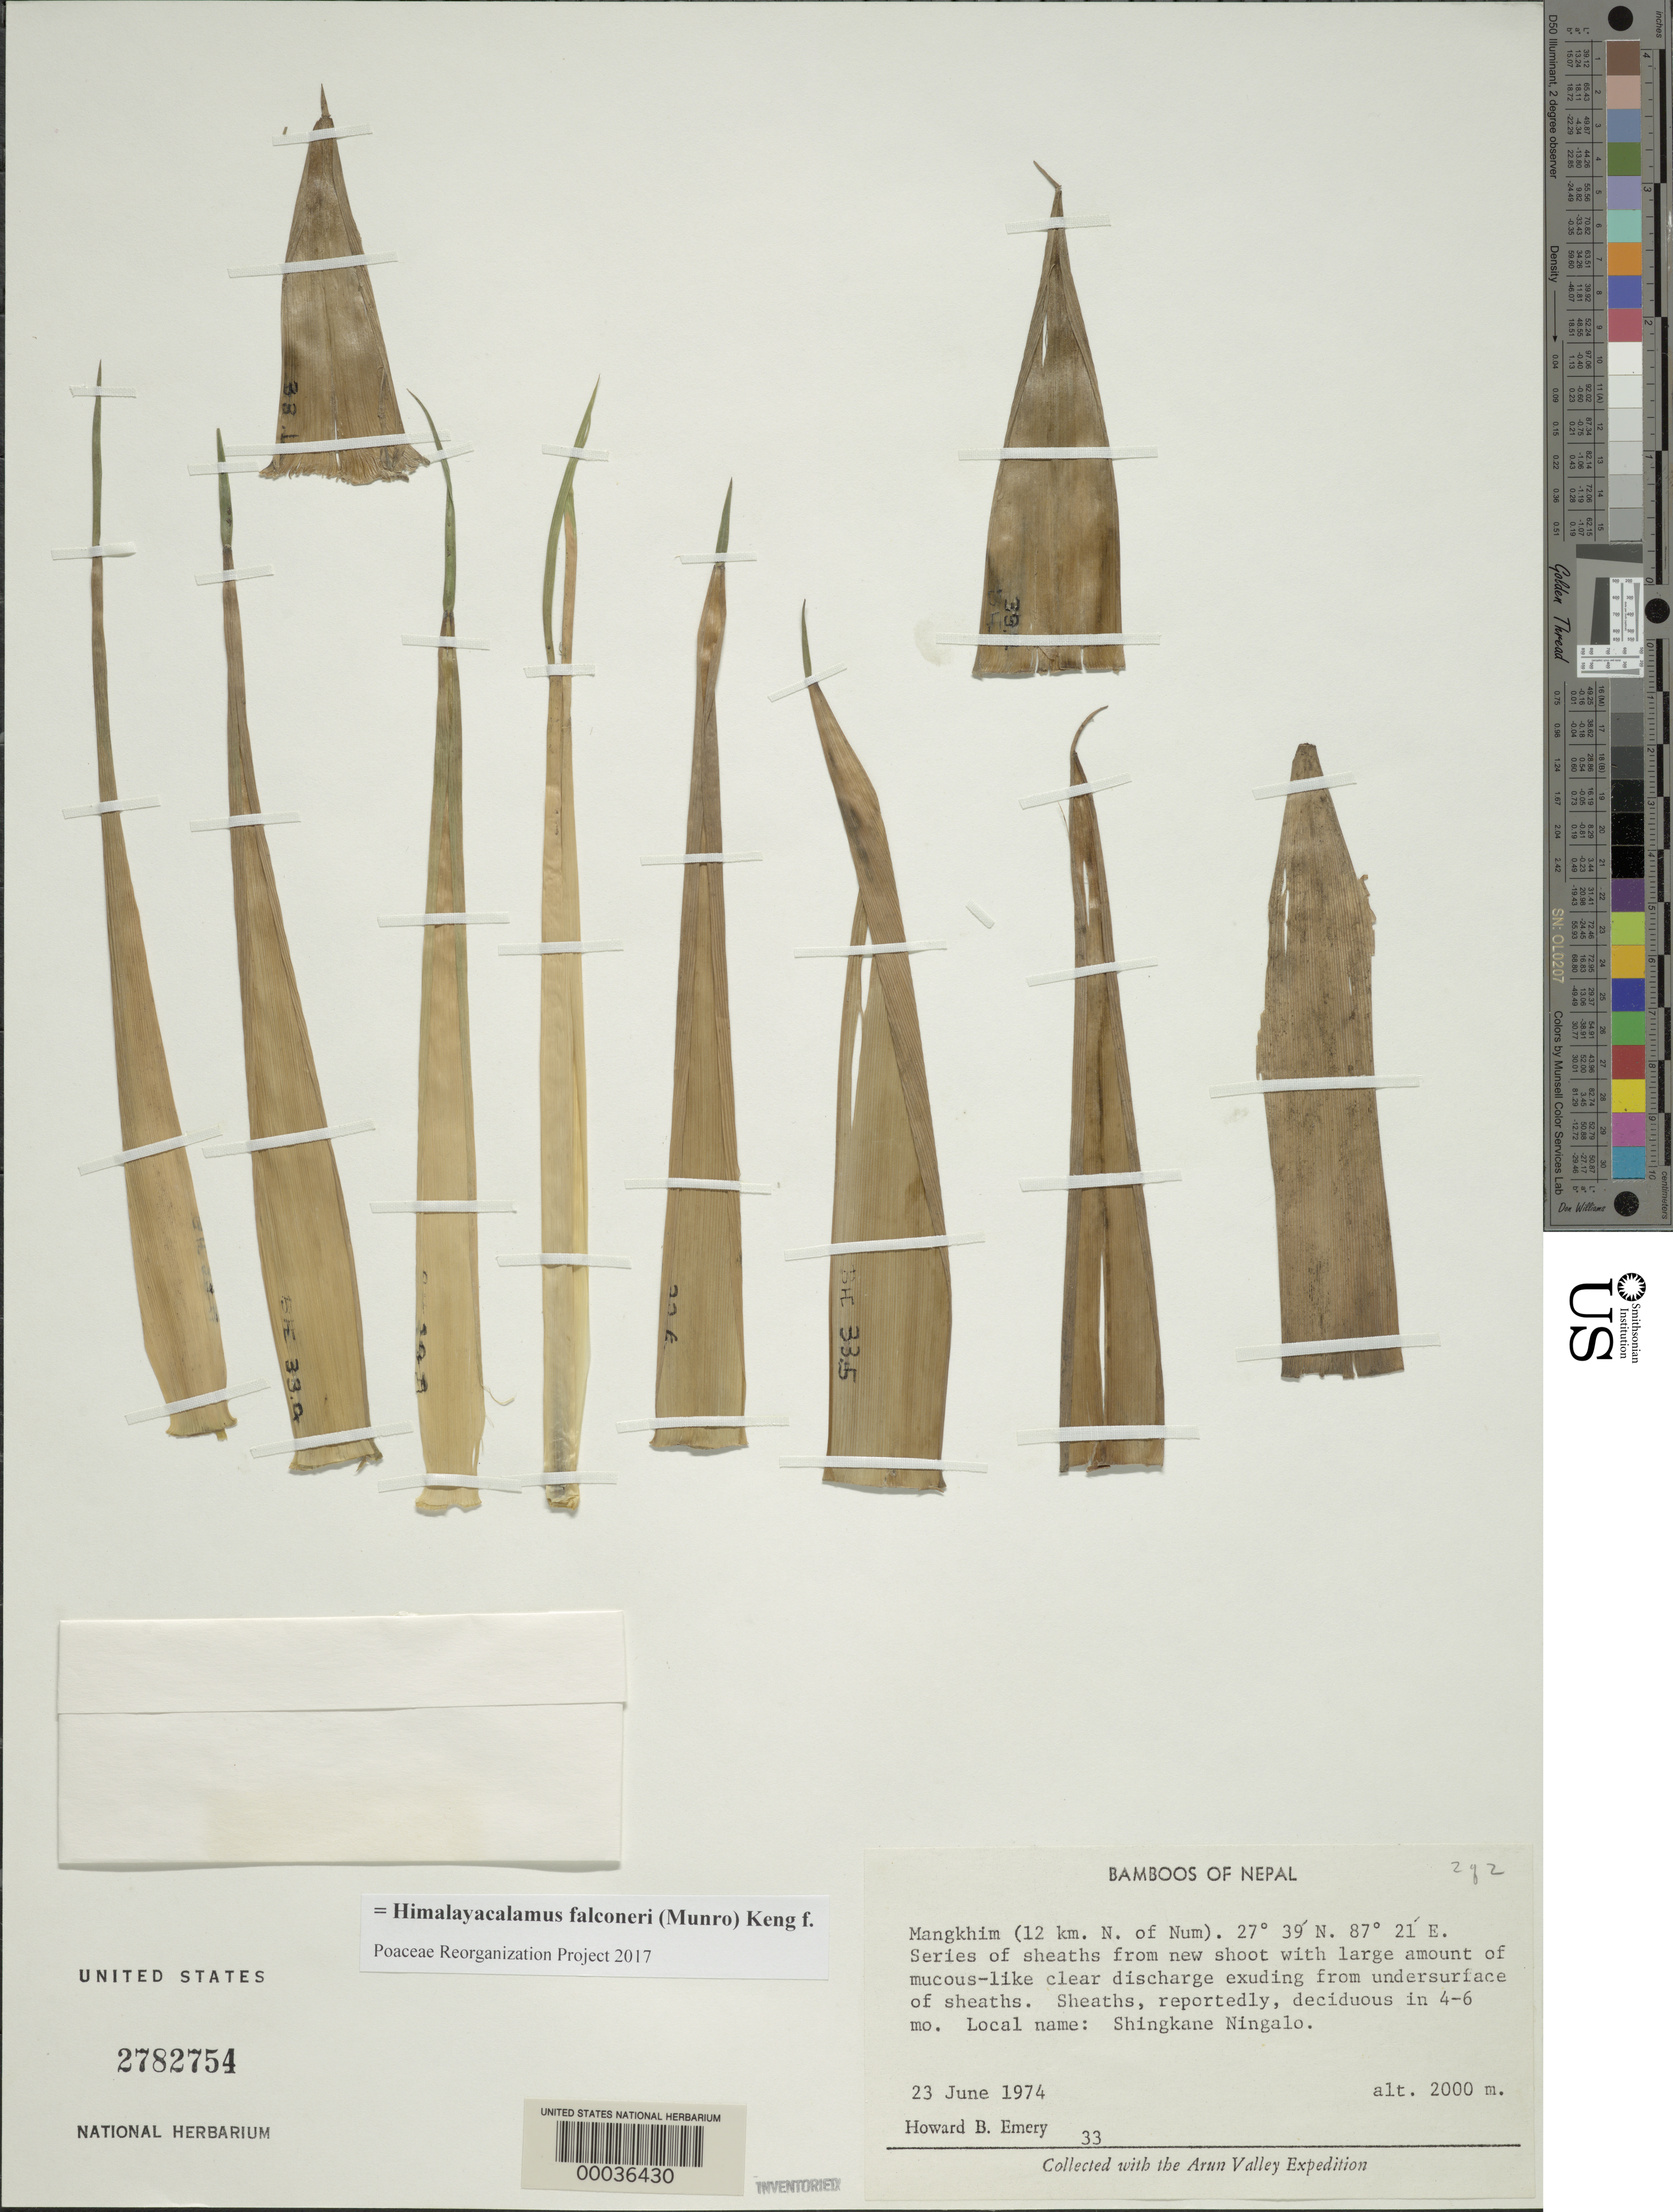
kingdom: Plantae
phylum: Tracheophyta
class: Liliopsida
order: Poales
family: Poaceae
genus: Himalayacalamus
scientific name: Himalayacalamus falconeri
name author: (Munro) Keng f.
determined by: Poaceae Reorganization Project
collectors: H. B. Emery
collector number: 33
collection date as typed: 23 Jun 1974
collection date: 1974-06-23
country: Nepal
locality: Mangkhim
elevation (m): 2000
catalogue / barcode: US 2782754